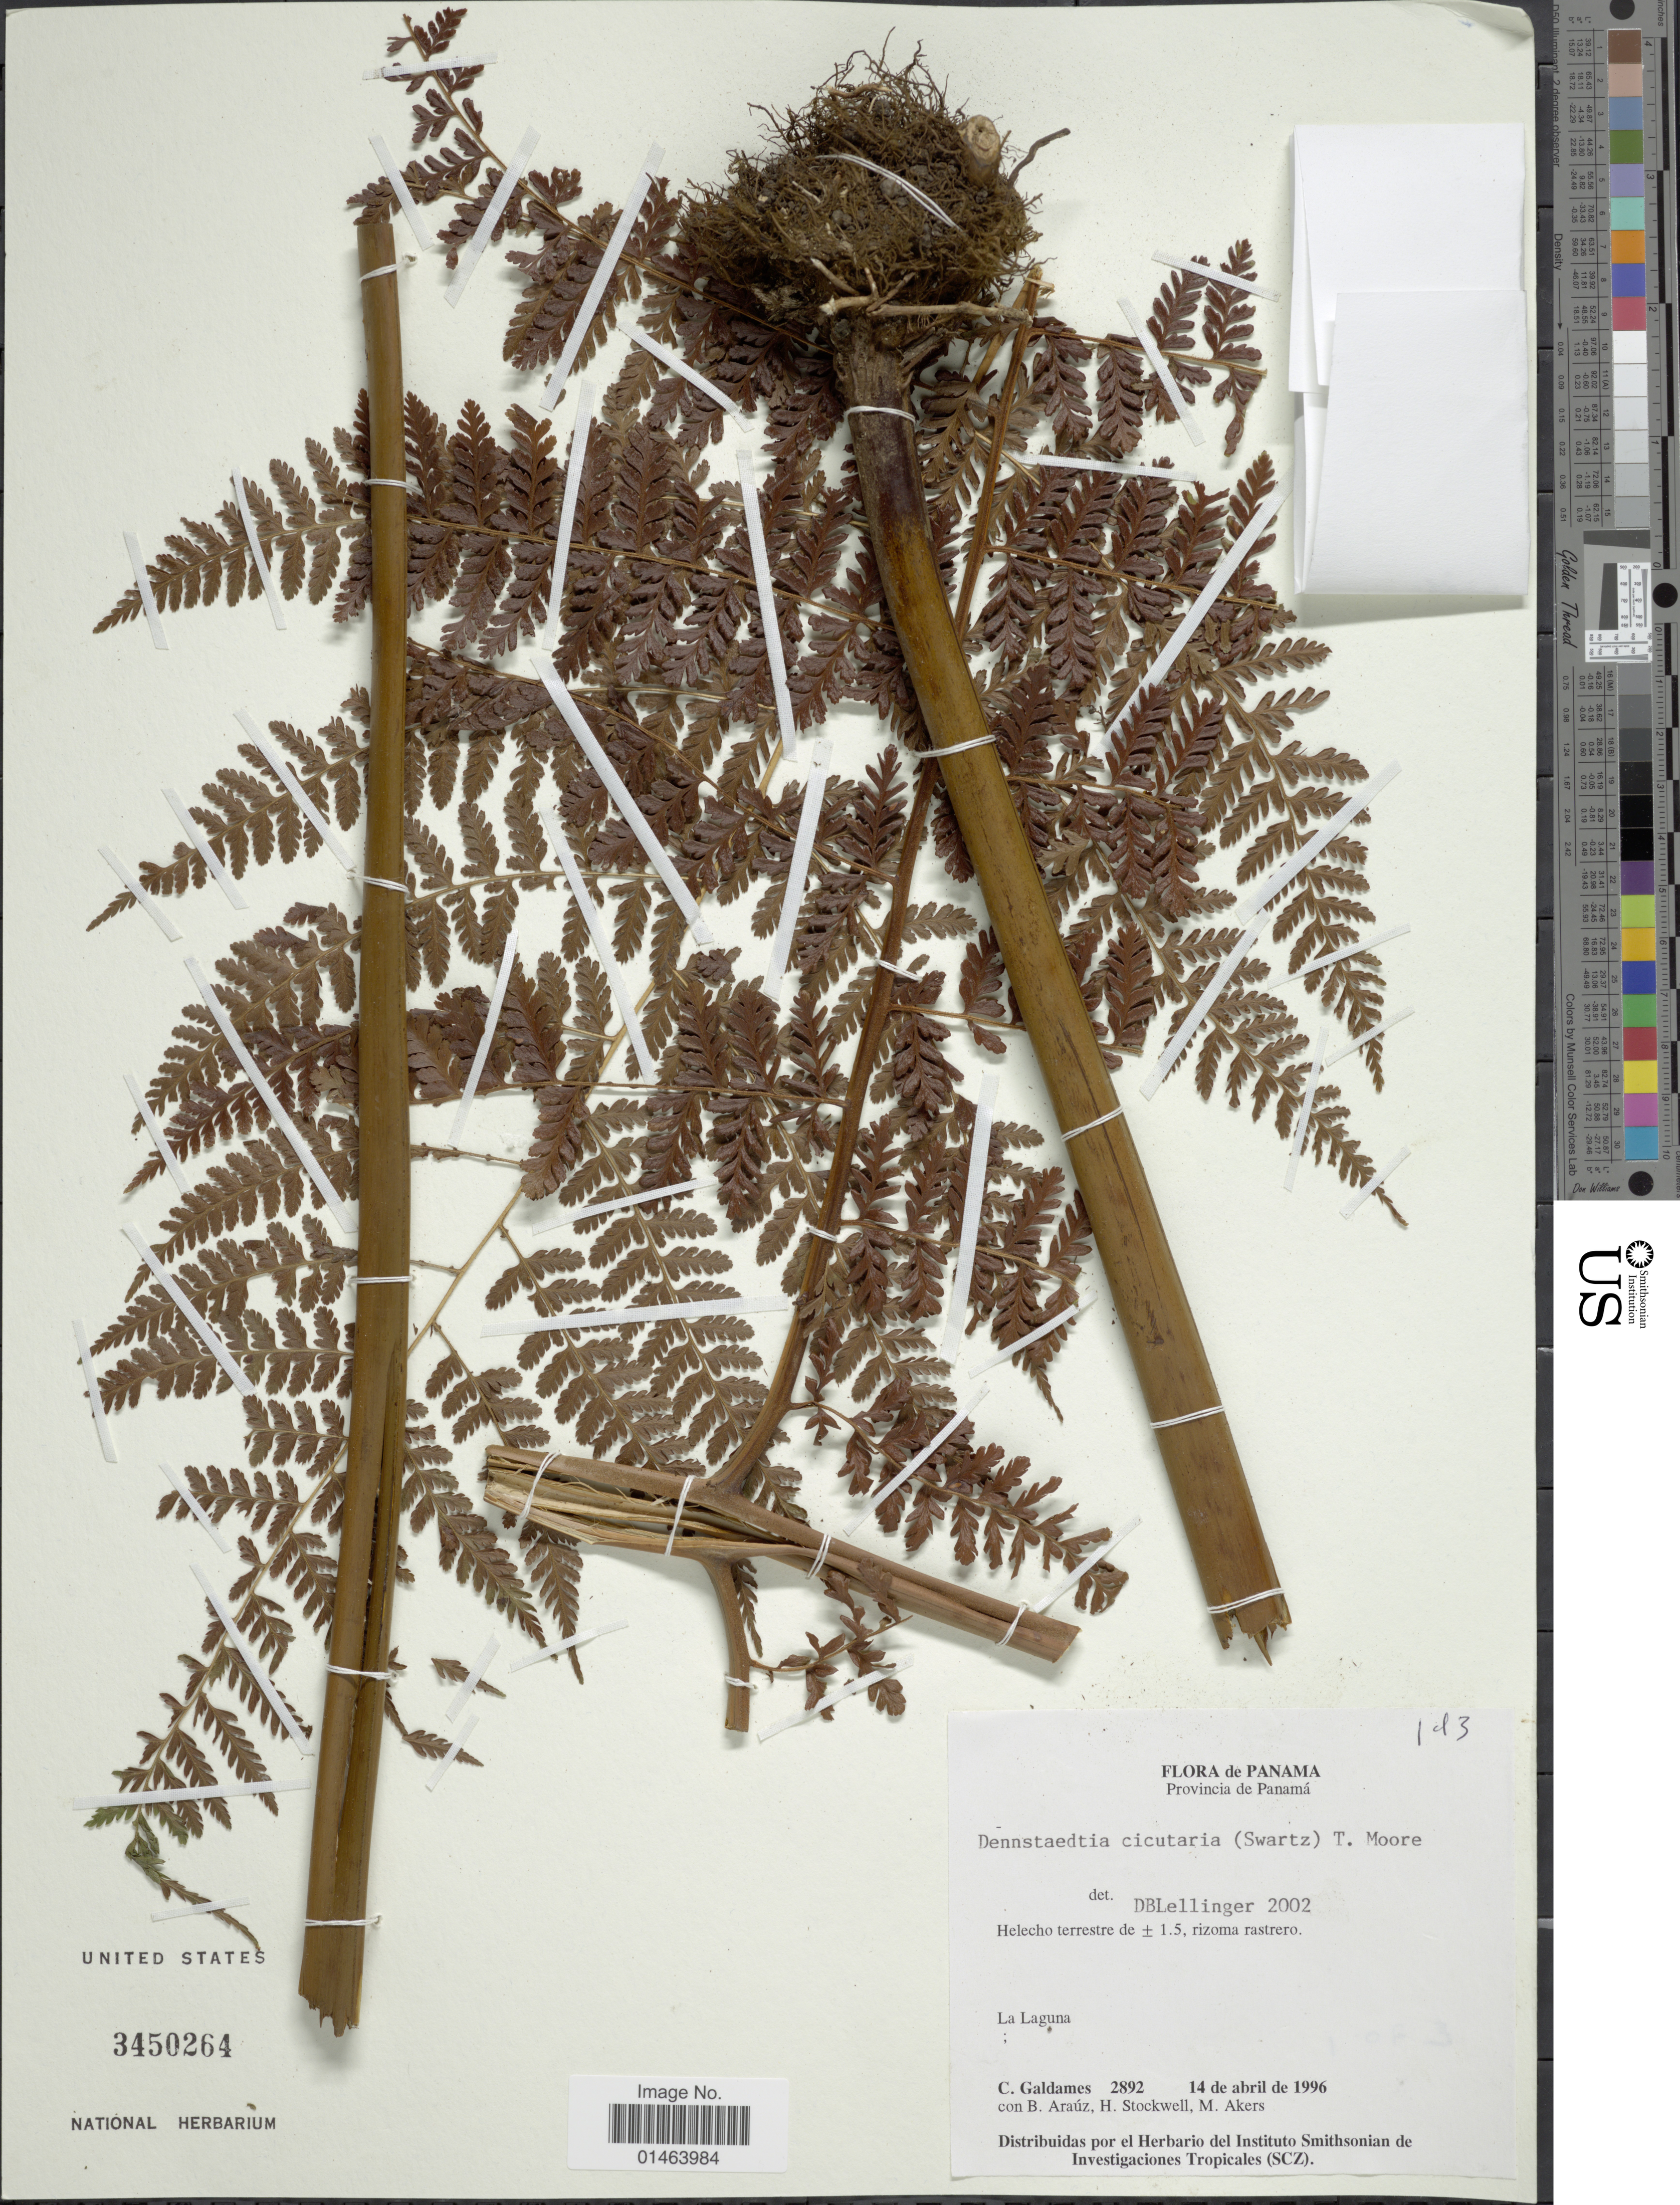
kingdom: Plantae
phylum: Tracheophyta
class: Polypodiopsida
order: Polypodiales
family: Dennstaedtiaceae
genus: Dennstaedtia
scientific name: Dennstaedtia cicutaria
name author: (Sw.) T. Moore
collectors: C. Galdames, B. Araúz, H. Stockwell & M. Akers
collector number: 2892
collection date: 1996-04-14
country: Panama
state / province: Panamá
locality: Provincia de Panama, La Laguna.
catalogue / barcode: US 3450264